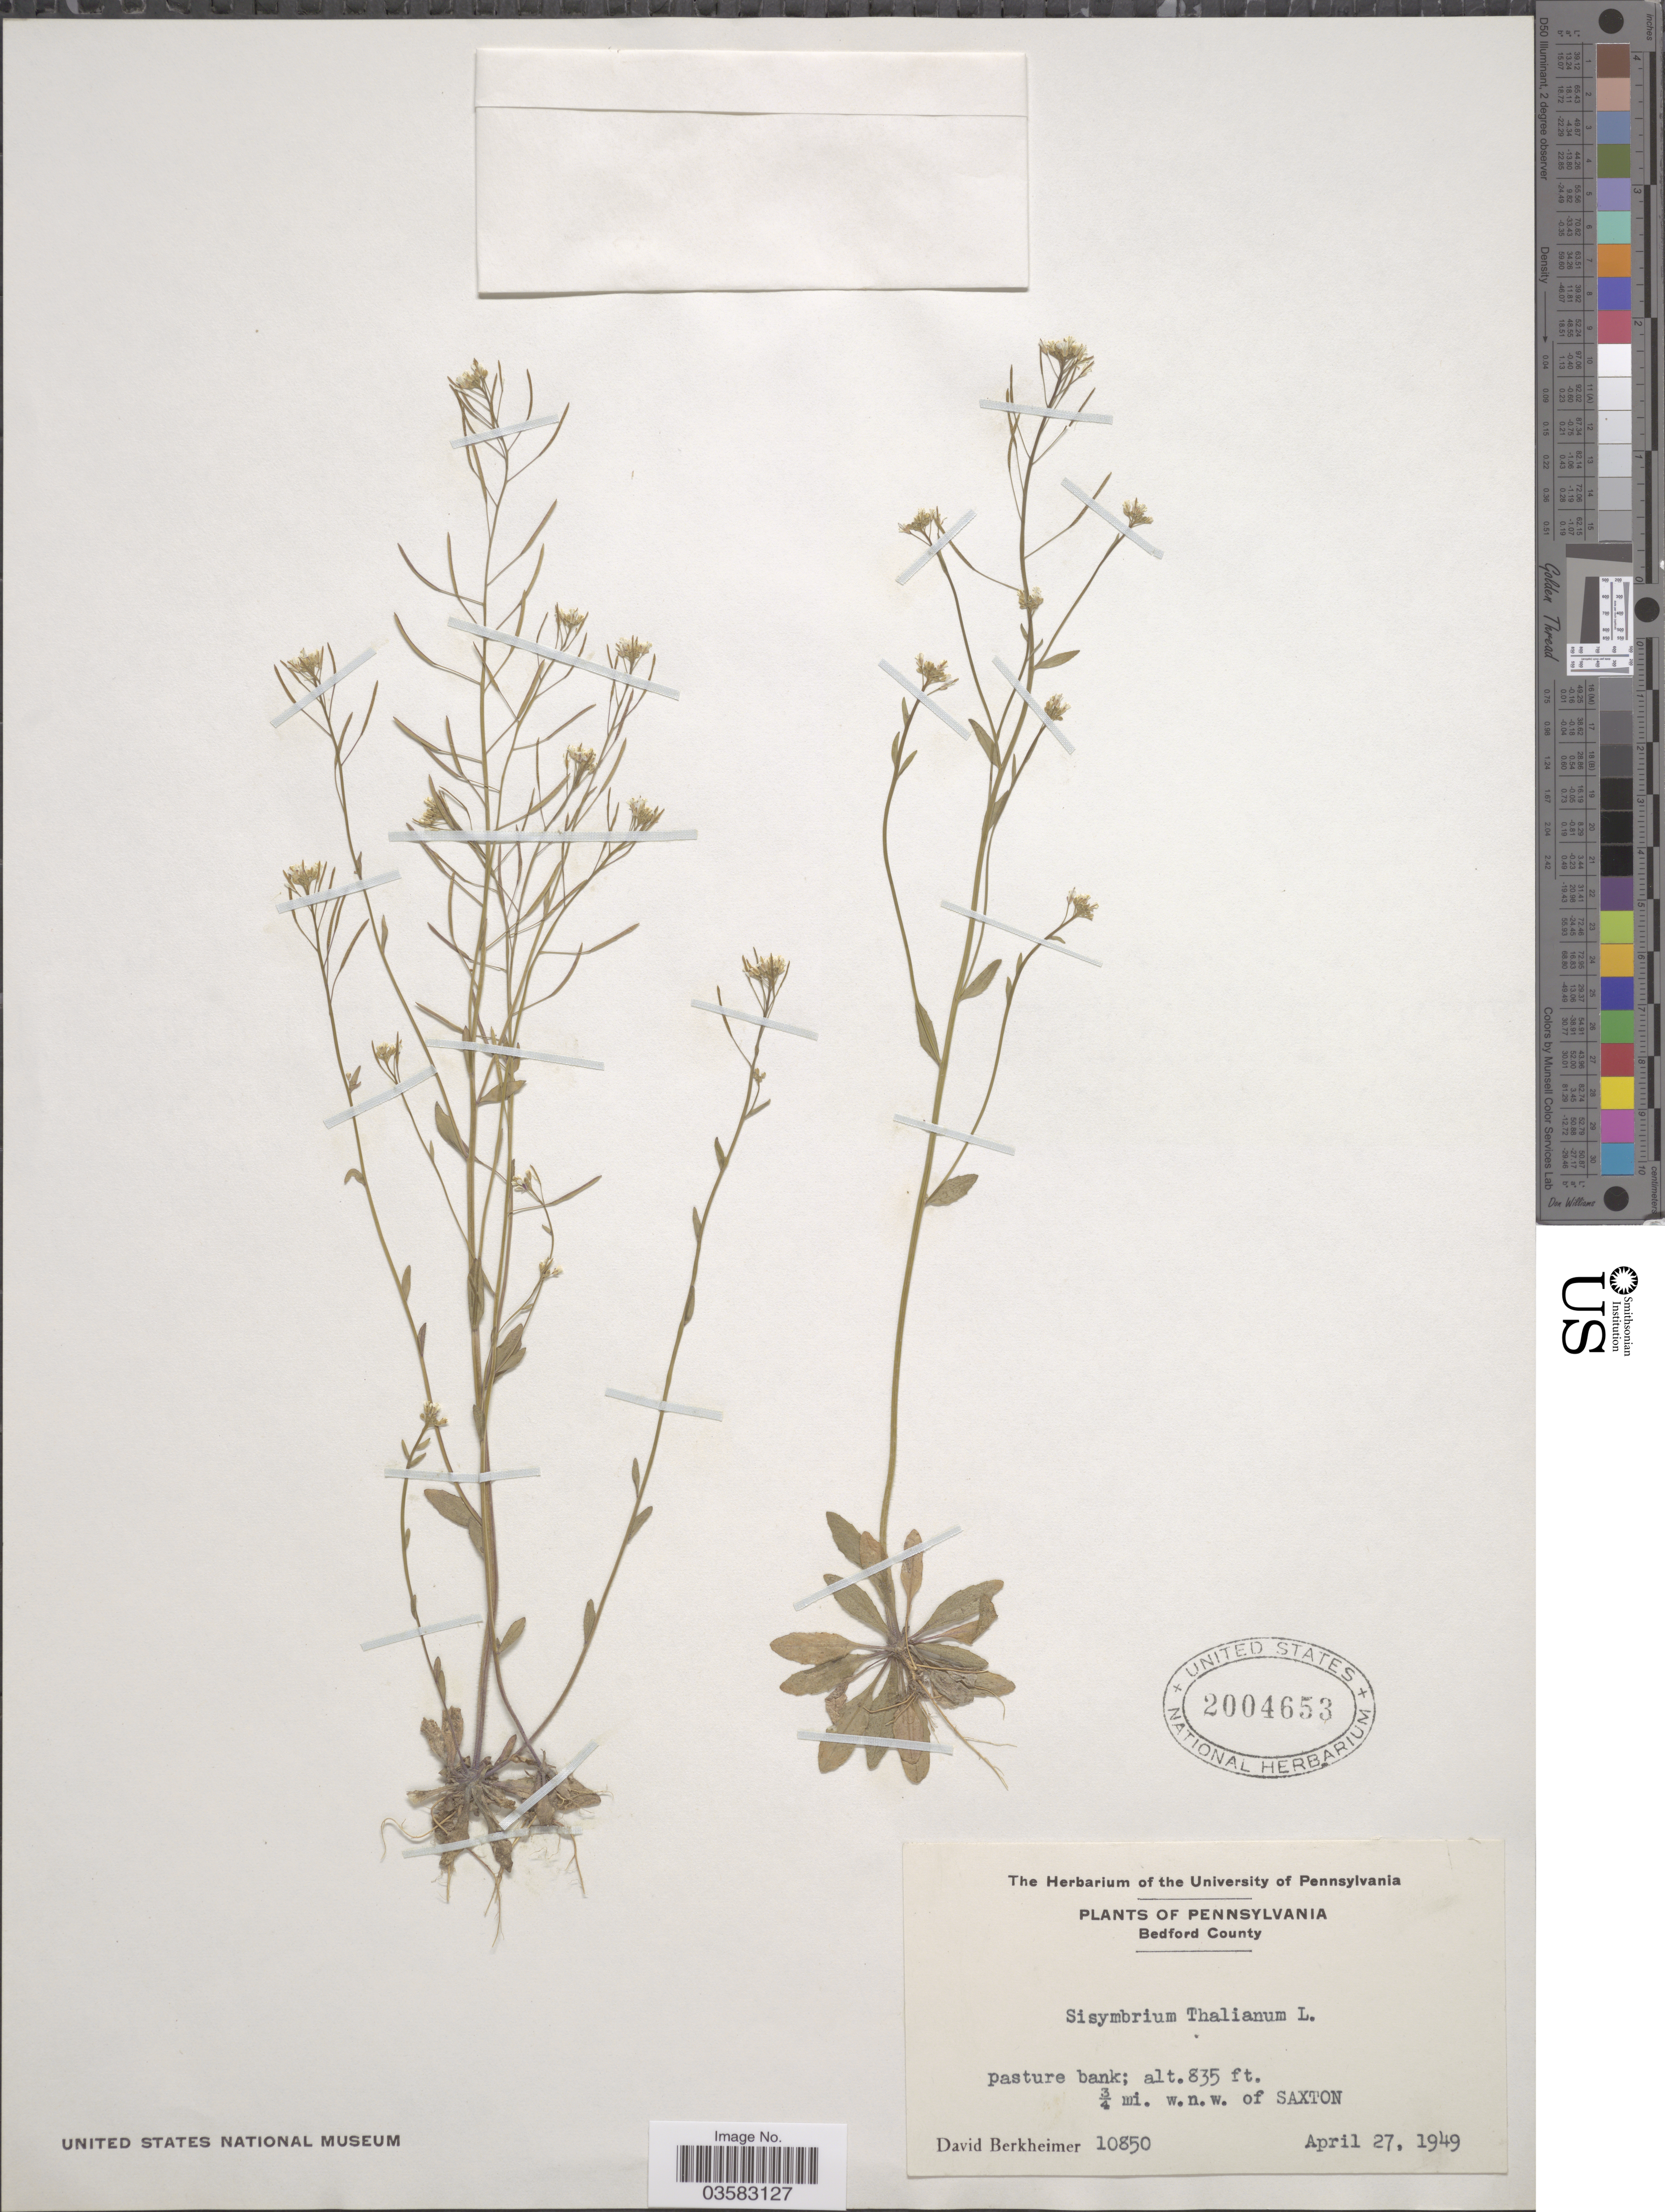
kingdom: Plantae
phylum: Tracheophyta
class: Magnoliopsida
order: Brassicales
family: Brassicaceae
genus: Sisymbrium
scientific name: Sisymbrium thalianum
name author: (L.) J. Gay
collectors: D. Berkheimer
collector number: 10850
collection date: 1949-04-27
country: United States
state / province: Pennsylvania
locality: Bedford County. 3/4 mi. w.n.w. of Saxton.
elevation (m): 255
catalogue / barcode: US 2004653